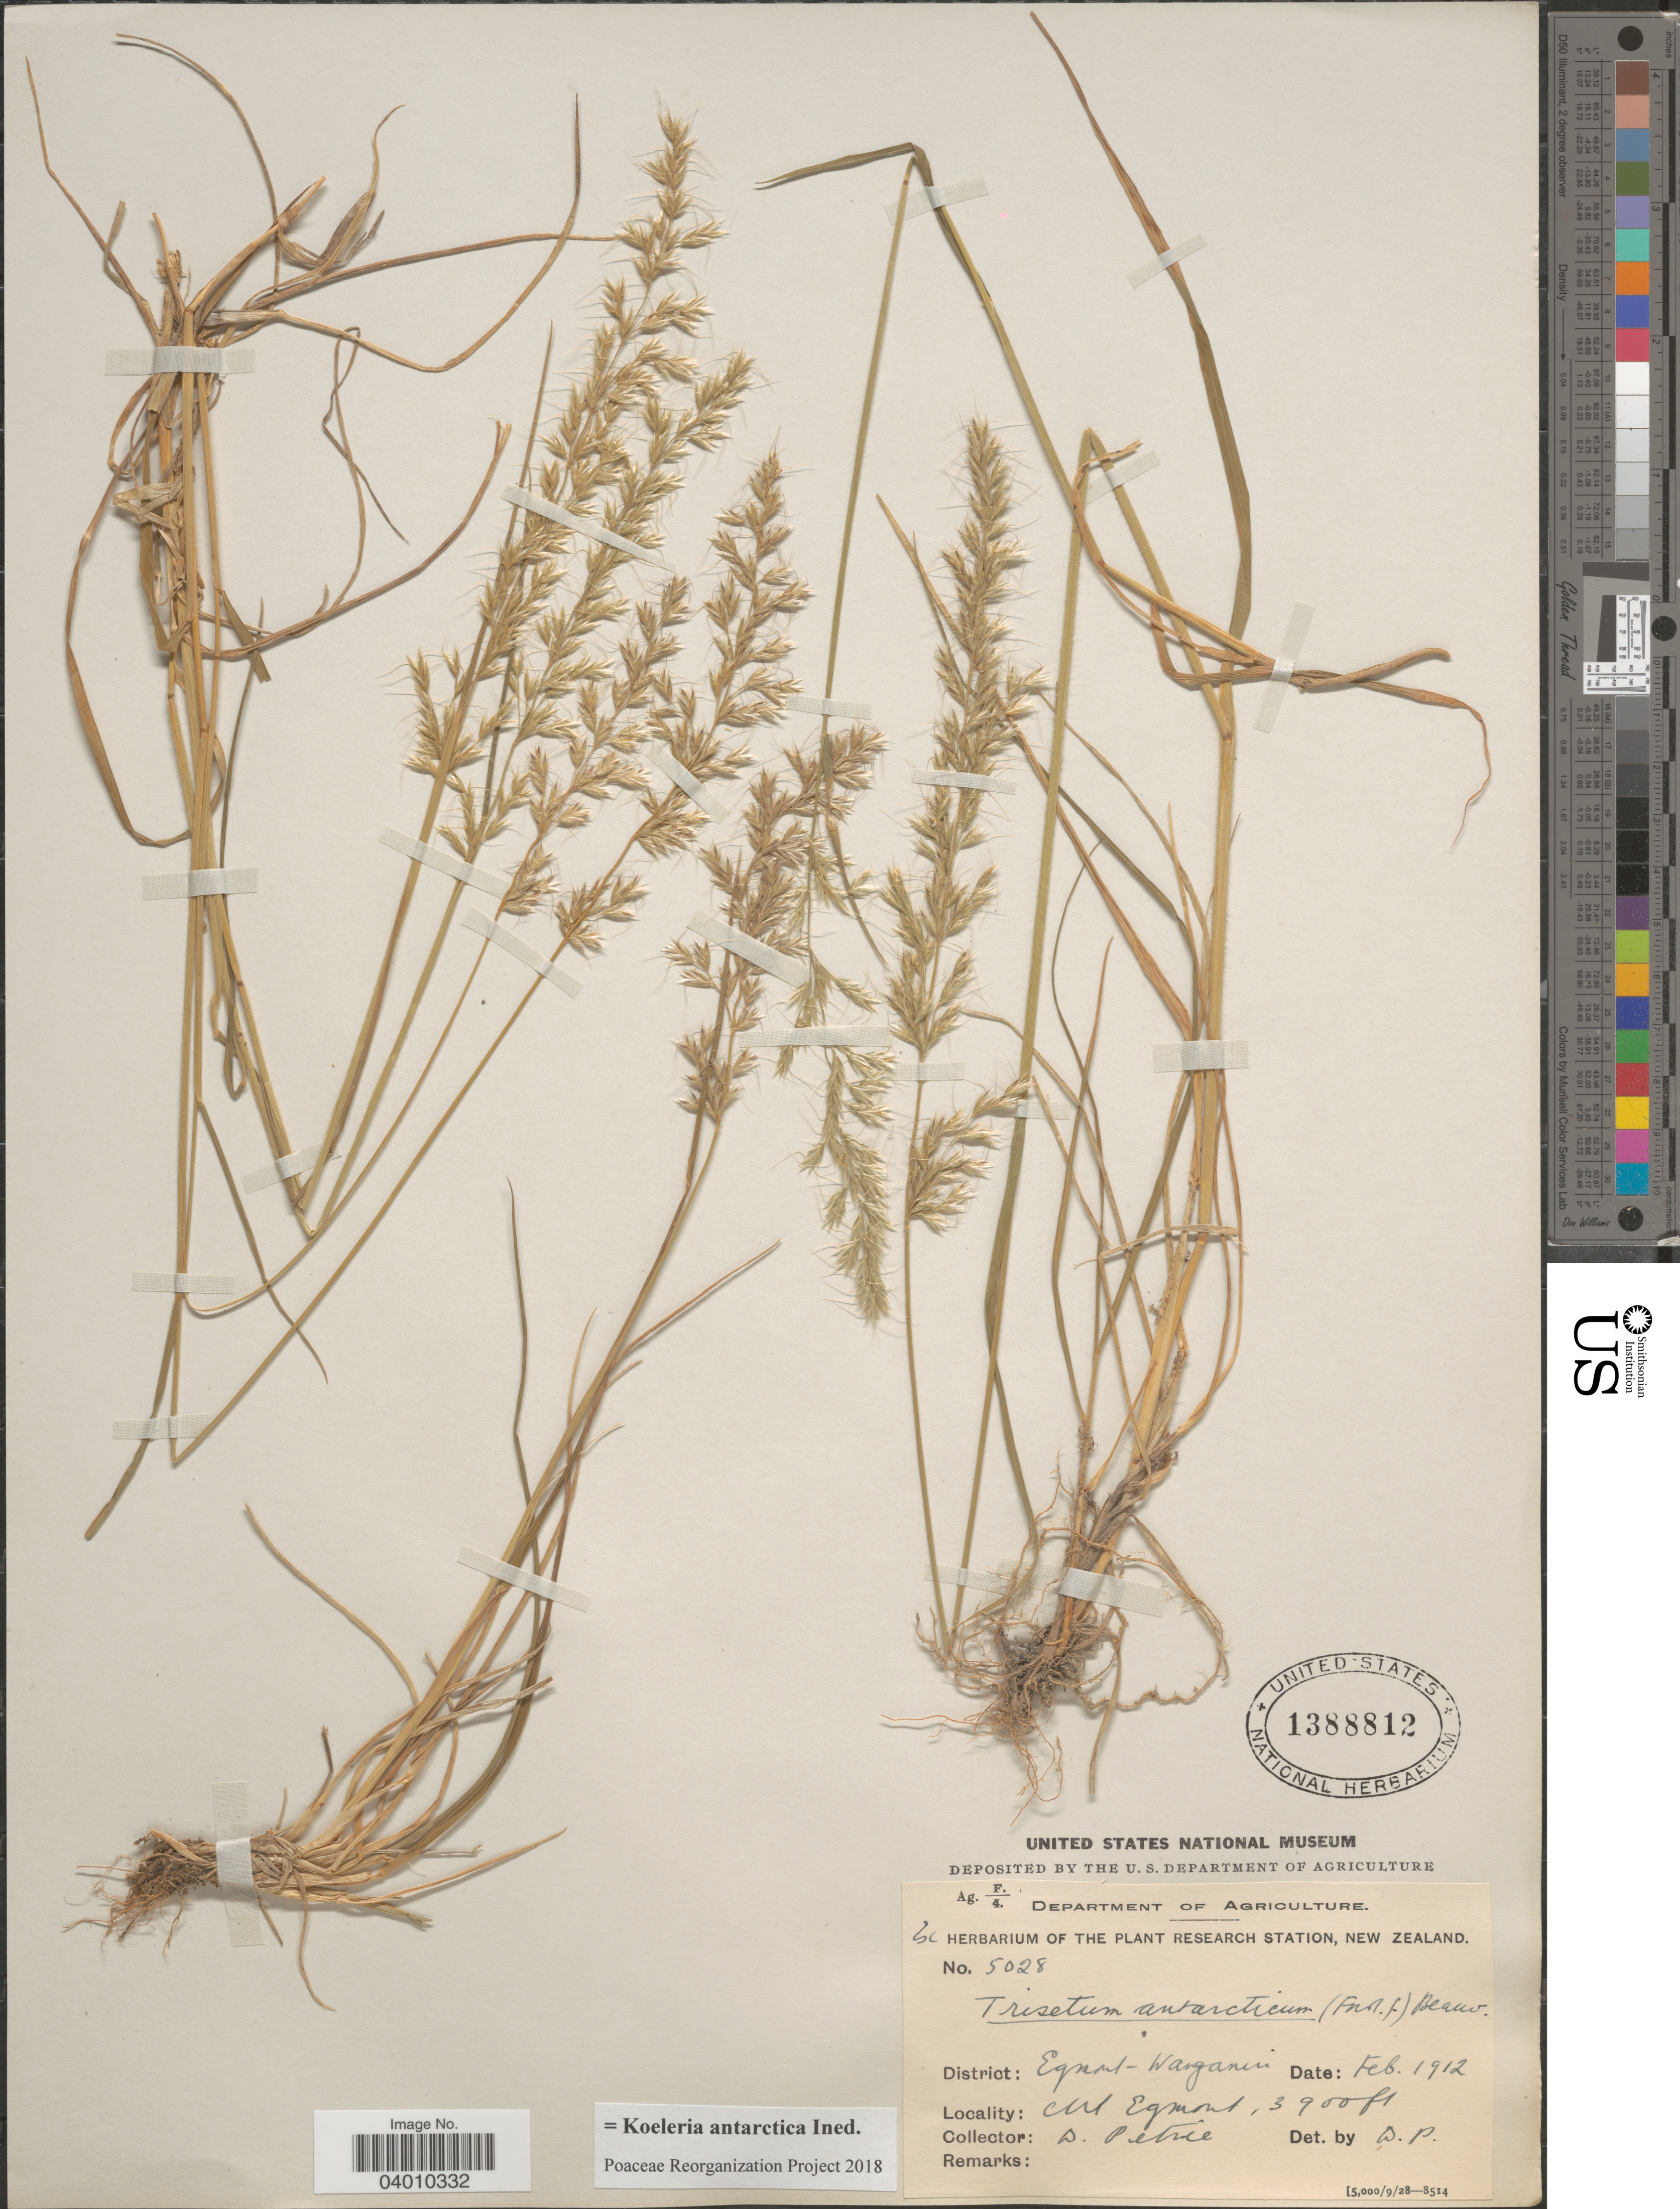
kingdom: Plantae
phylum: Tracheophyta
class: Liliopsida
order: Poales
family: Poaceae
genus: Koeleria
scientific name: Koeleria antarctica ined.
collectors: D. Petrie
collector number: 5028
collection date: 1912-02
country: New Zealand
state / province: Manawatu-Wanganui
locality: Egmont - Wanganui. Mt Egmont.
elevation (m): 1189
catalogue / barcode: US 1388812